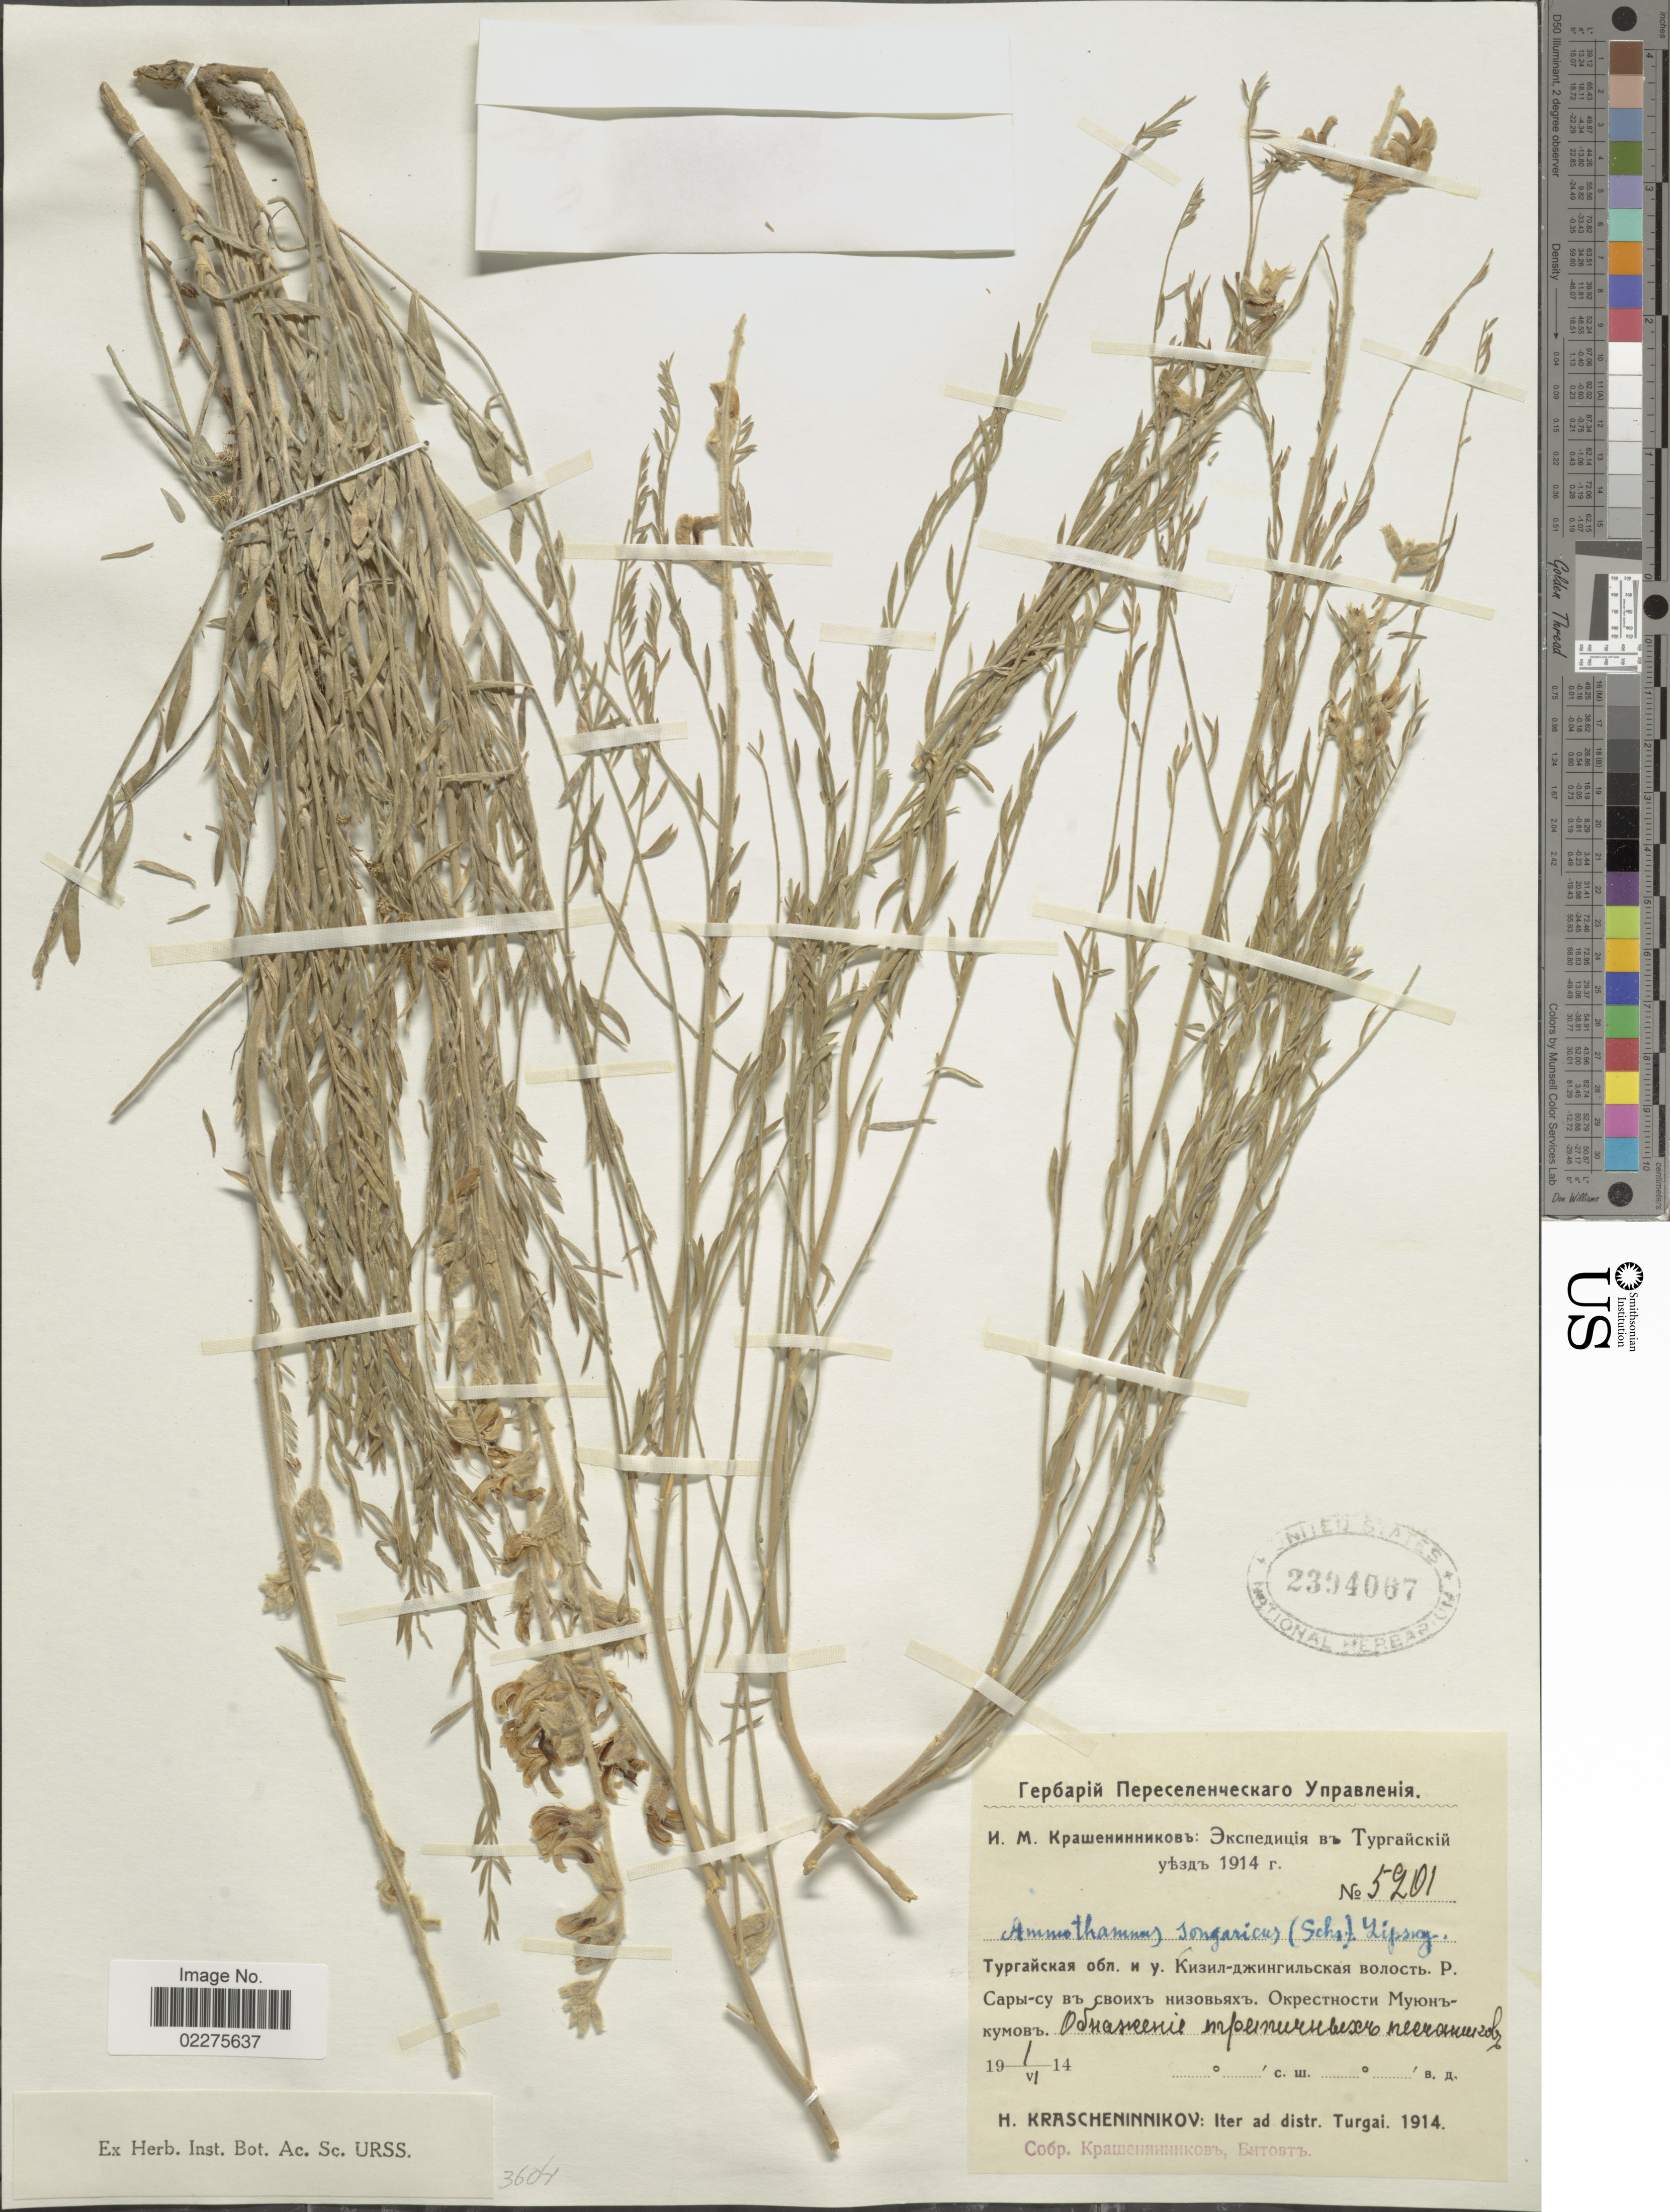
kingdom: Plantae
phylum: Tracheophyta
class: Magnoliopsida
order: Fabales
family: Fabaceae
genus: Ammothamnus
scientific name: Ammothamnus songoricus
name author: (Schrenk) Pavlov ex Lipsky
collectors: H. Krascheninnikov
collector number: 5901*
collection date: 1914-06-01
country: Kazakhstan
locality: Ad distr. Turgai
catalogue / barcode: US 2394067